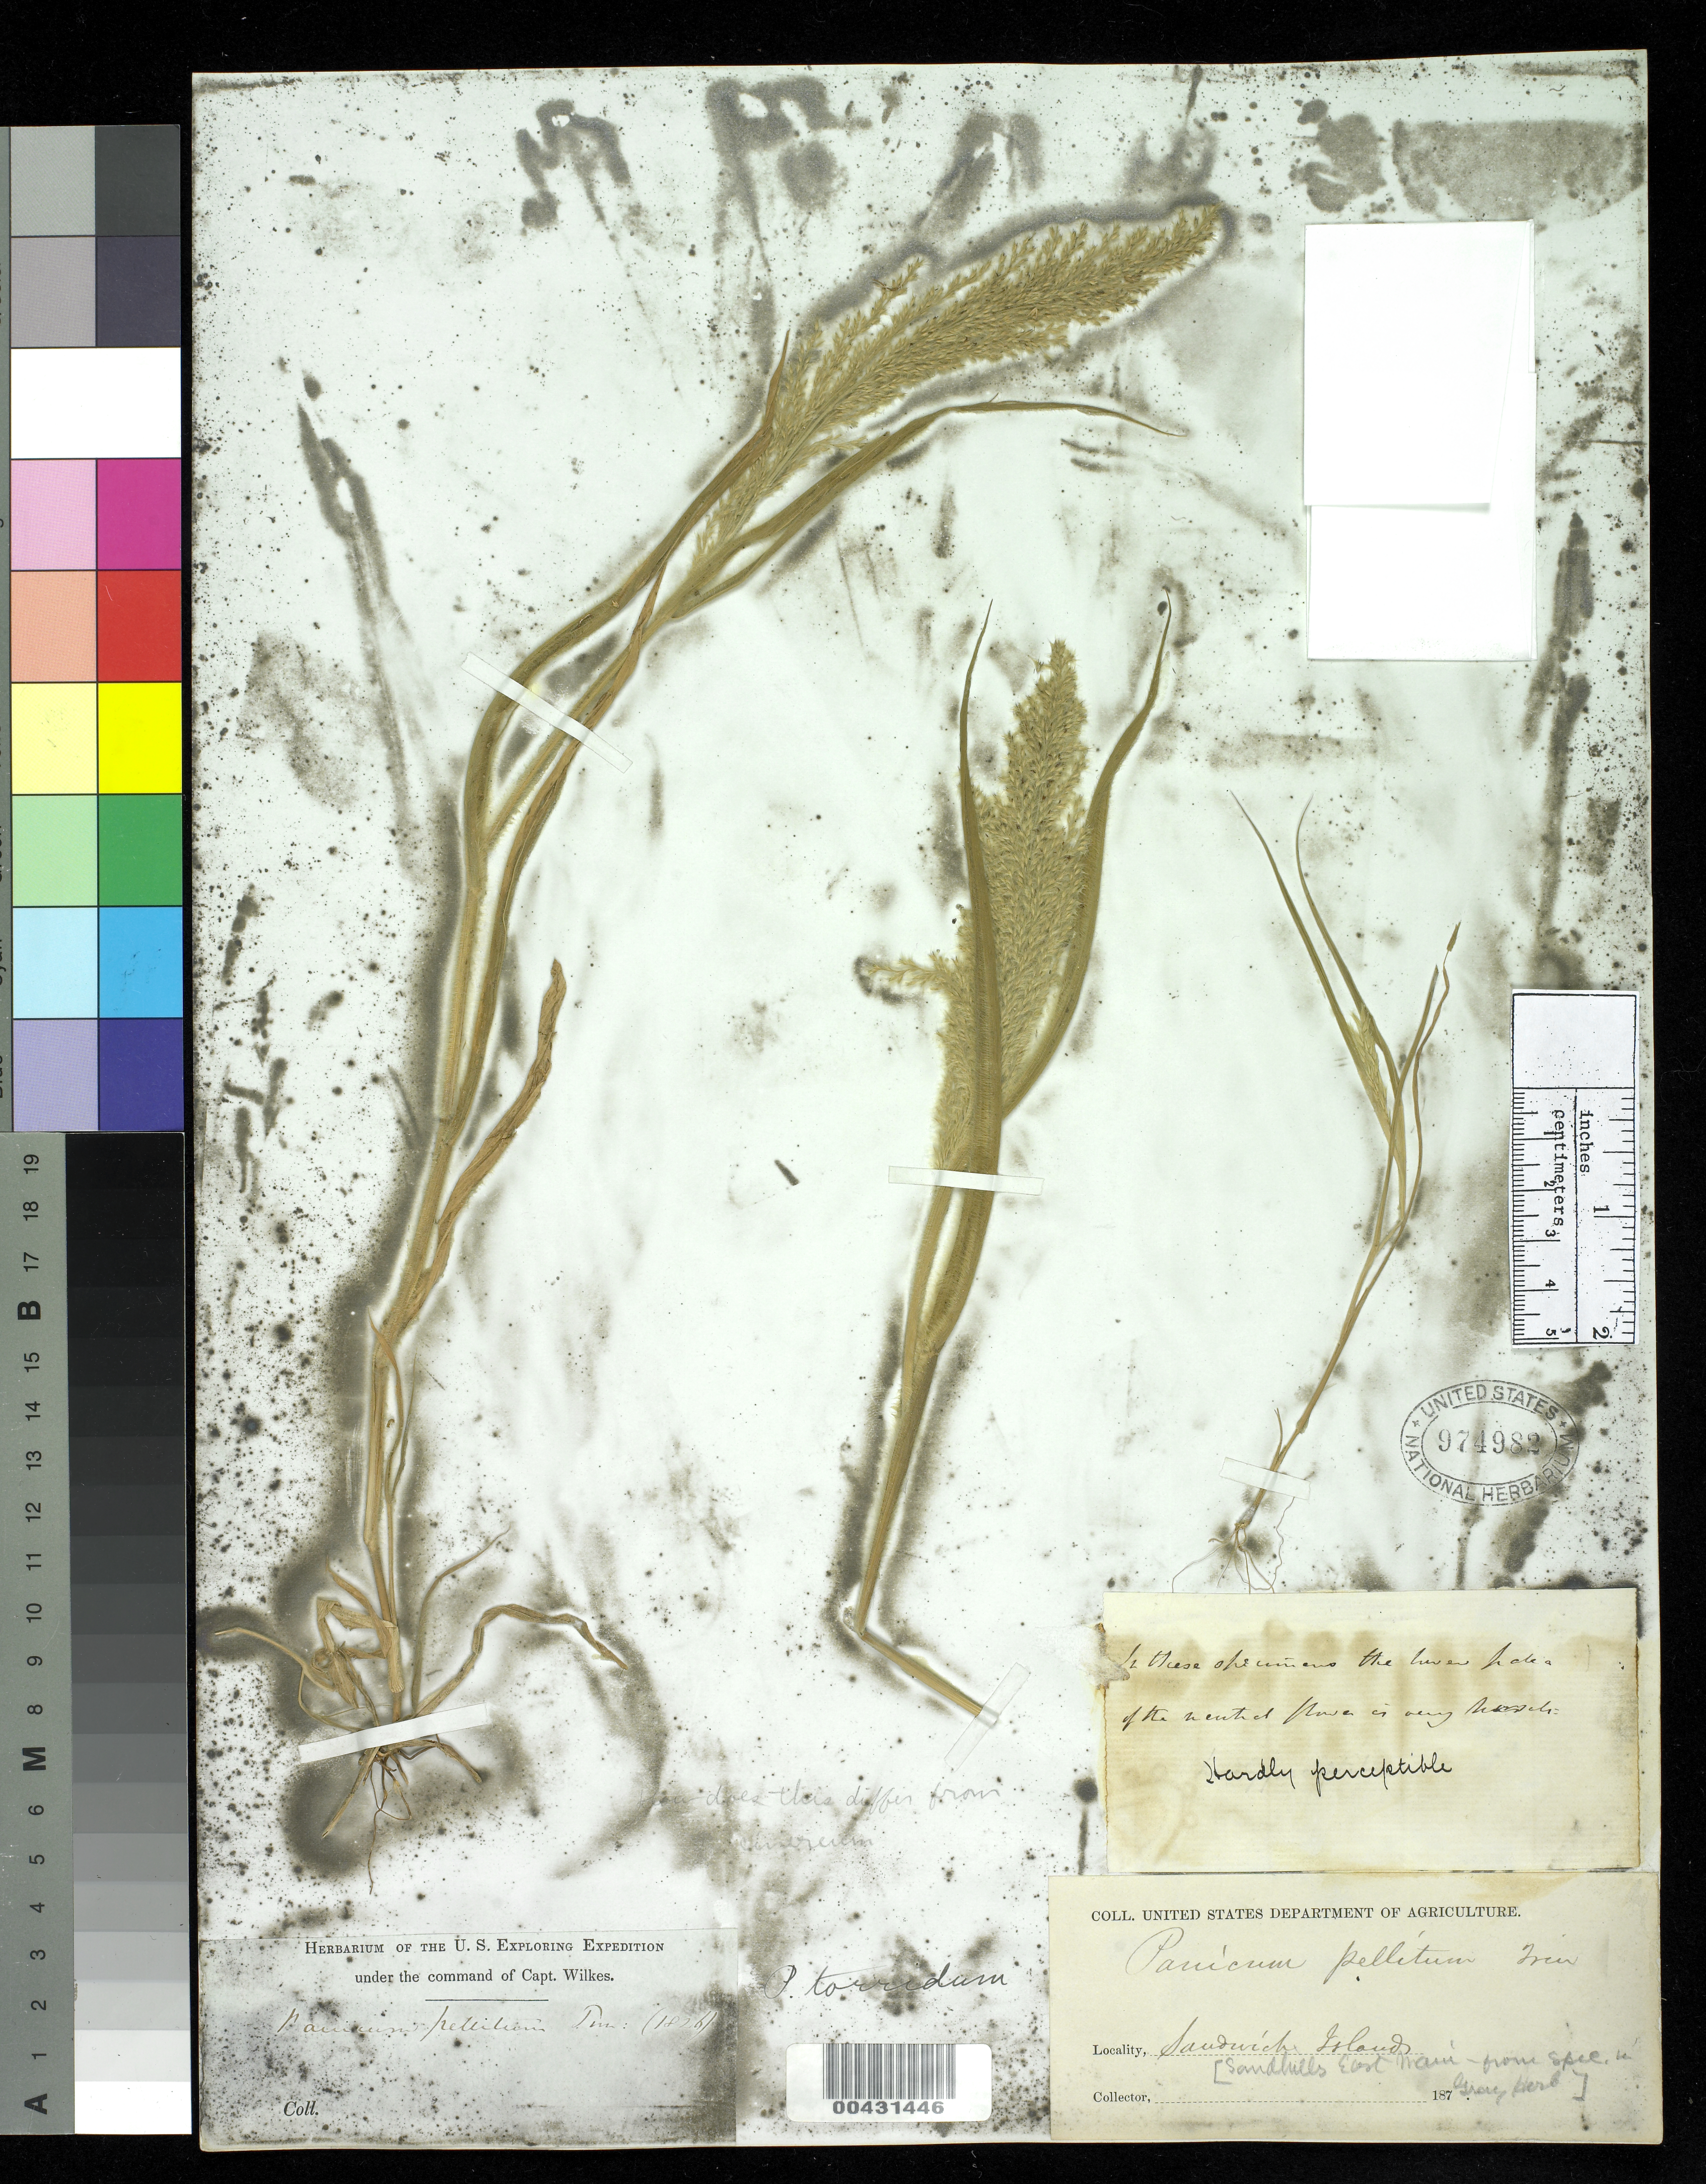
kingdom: Plantae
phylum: Tracheophyta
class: Liliopsida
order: Poales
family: Poaceae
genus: Panicum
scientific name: Panicum torridum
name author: Gaudich.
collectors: Wilkes Explor. Exped.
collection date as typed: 1826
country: United States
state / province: Hawaii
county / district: Hawaii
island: Hawaii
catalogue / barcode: US 974982